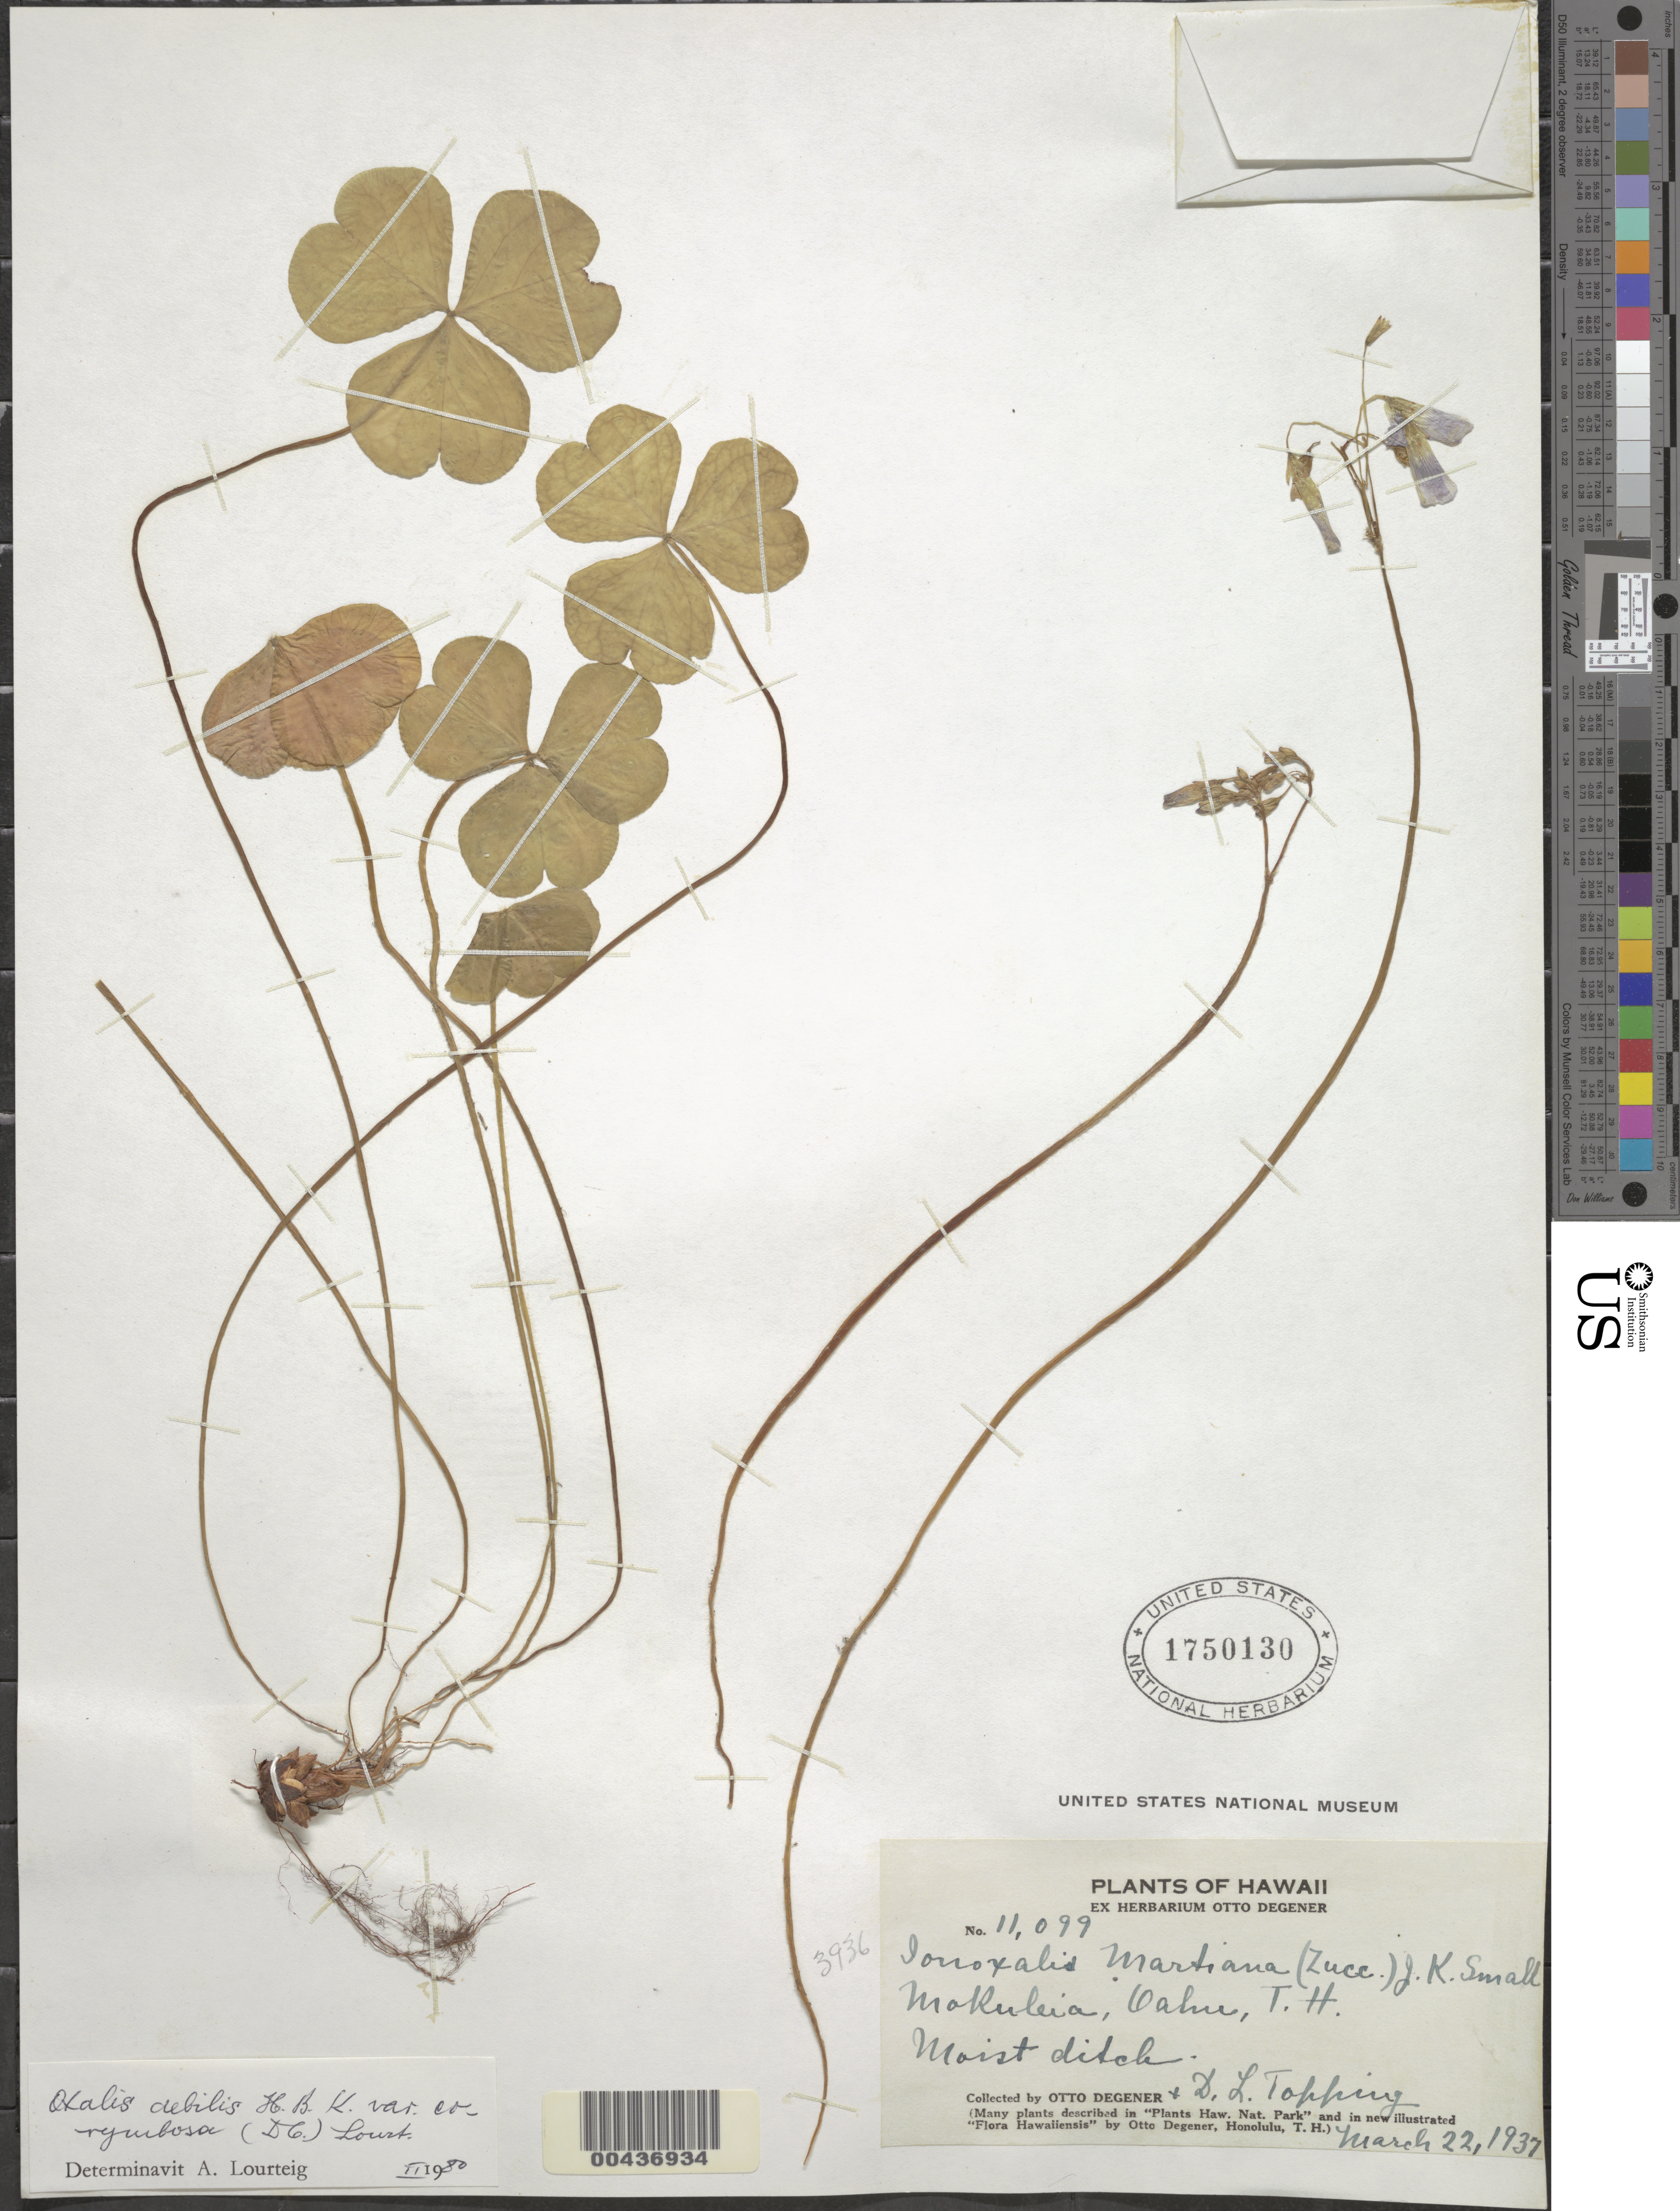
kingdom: Plantae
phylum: Tracheophyta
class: Magnoliopsida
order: Oxalidales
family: Oxalidaceae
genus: Oxalis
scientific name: Oxalis debilis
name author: Kunth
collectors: O. Degener & D. L. Topping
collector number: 11099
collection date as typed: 22 Mar 1937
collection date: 1937-03-22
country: United States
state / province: Hawaii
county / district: Honolulu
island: Oahu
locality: Mokuleia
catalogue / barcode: US 1750130